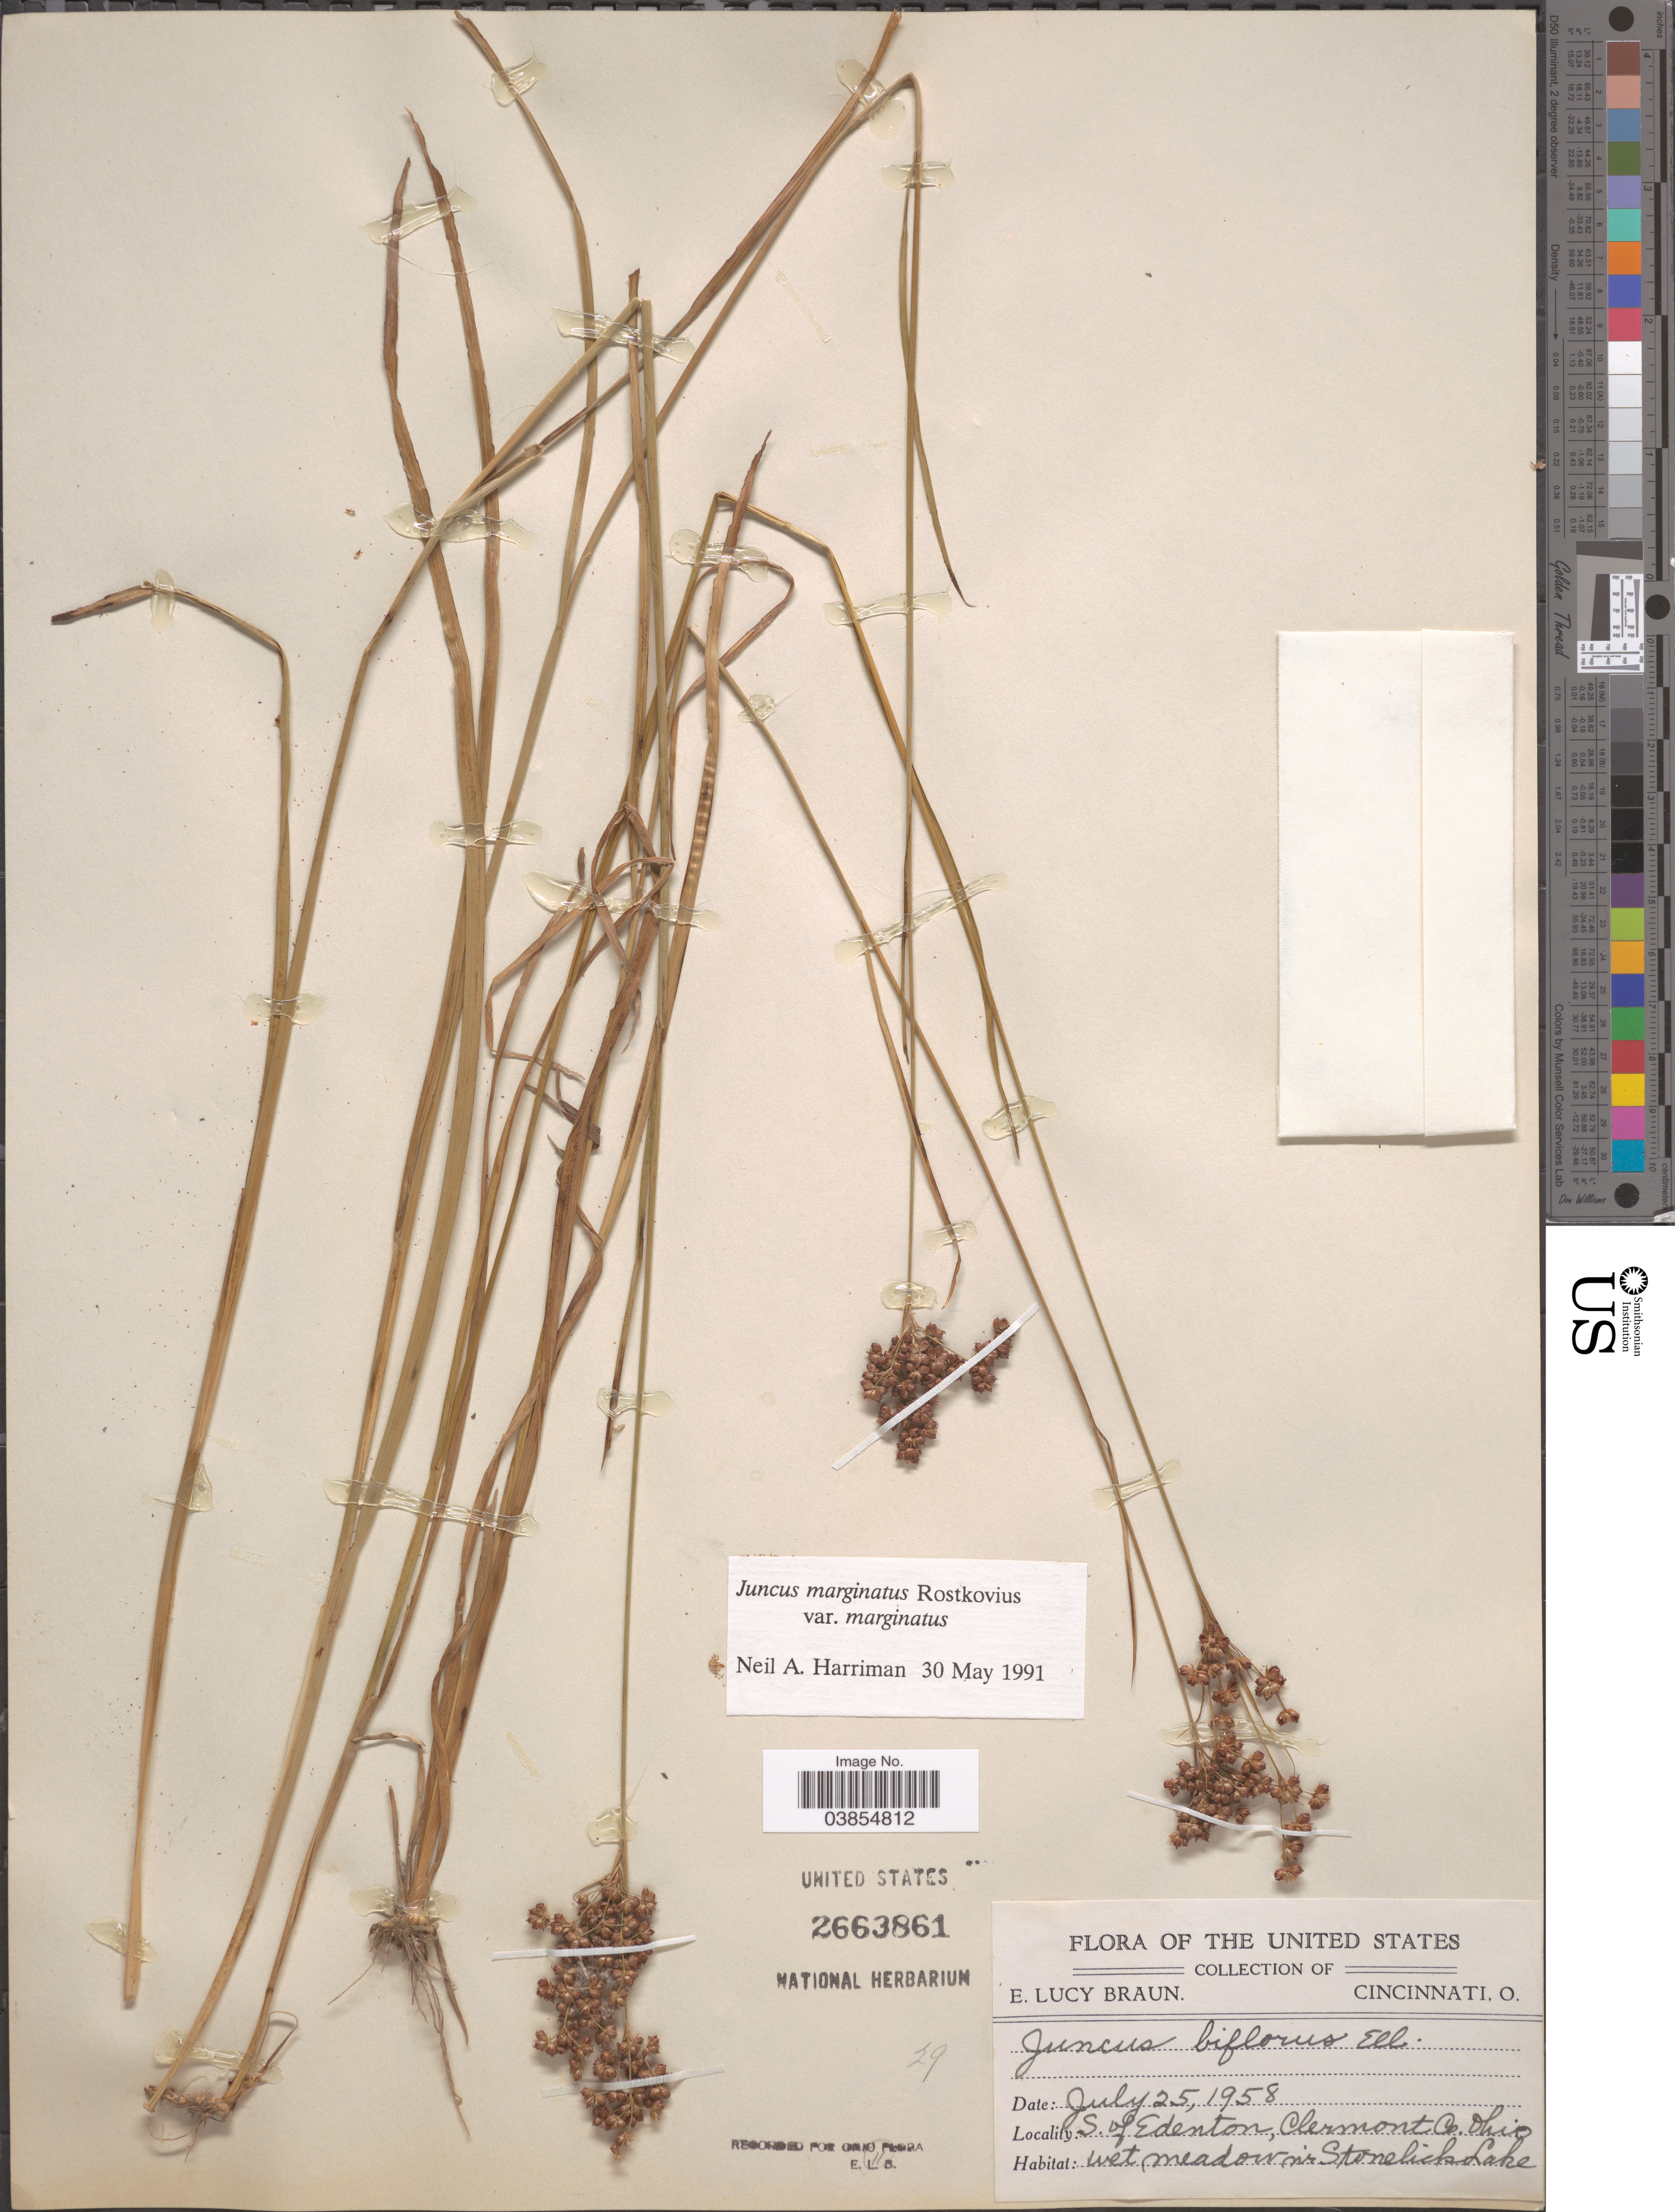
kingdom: Plantae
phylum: Tracheophyta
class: Liliopsida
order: Poales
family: Juncaceae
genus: Juncus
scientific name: Juncus marginatus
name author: Rostk.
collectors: E. L. Braun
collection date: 1958-07-25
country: United States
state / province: Ohio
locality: S. of Edenton, Clermont Co. In Stonelick Lake.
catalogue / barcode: US 2663861